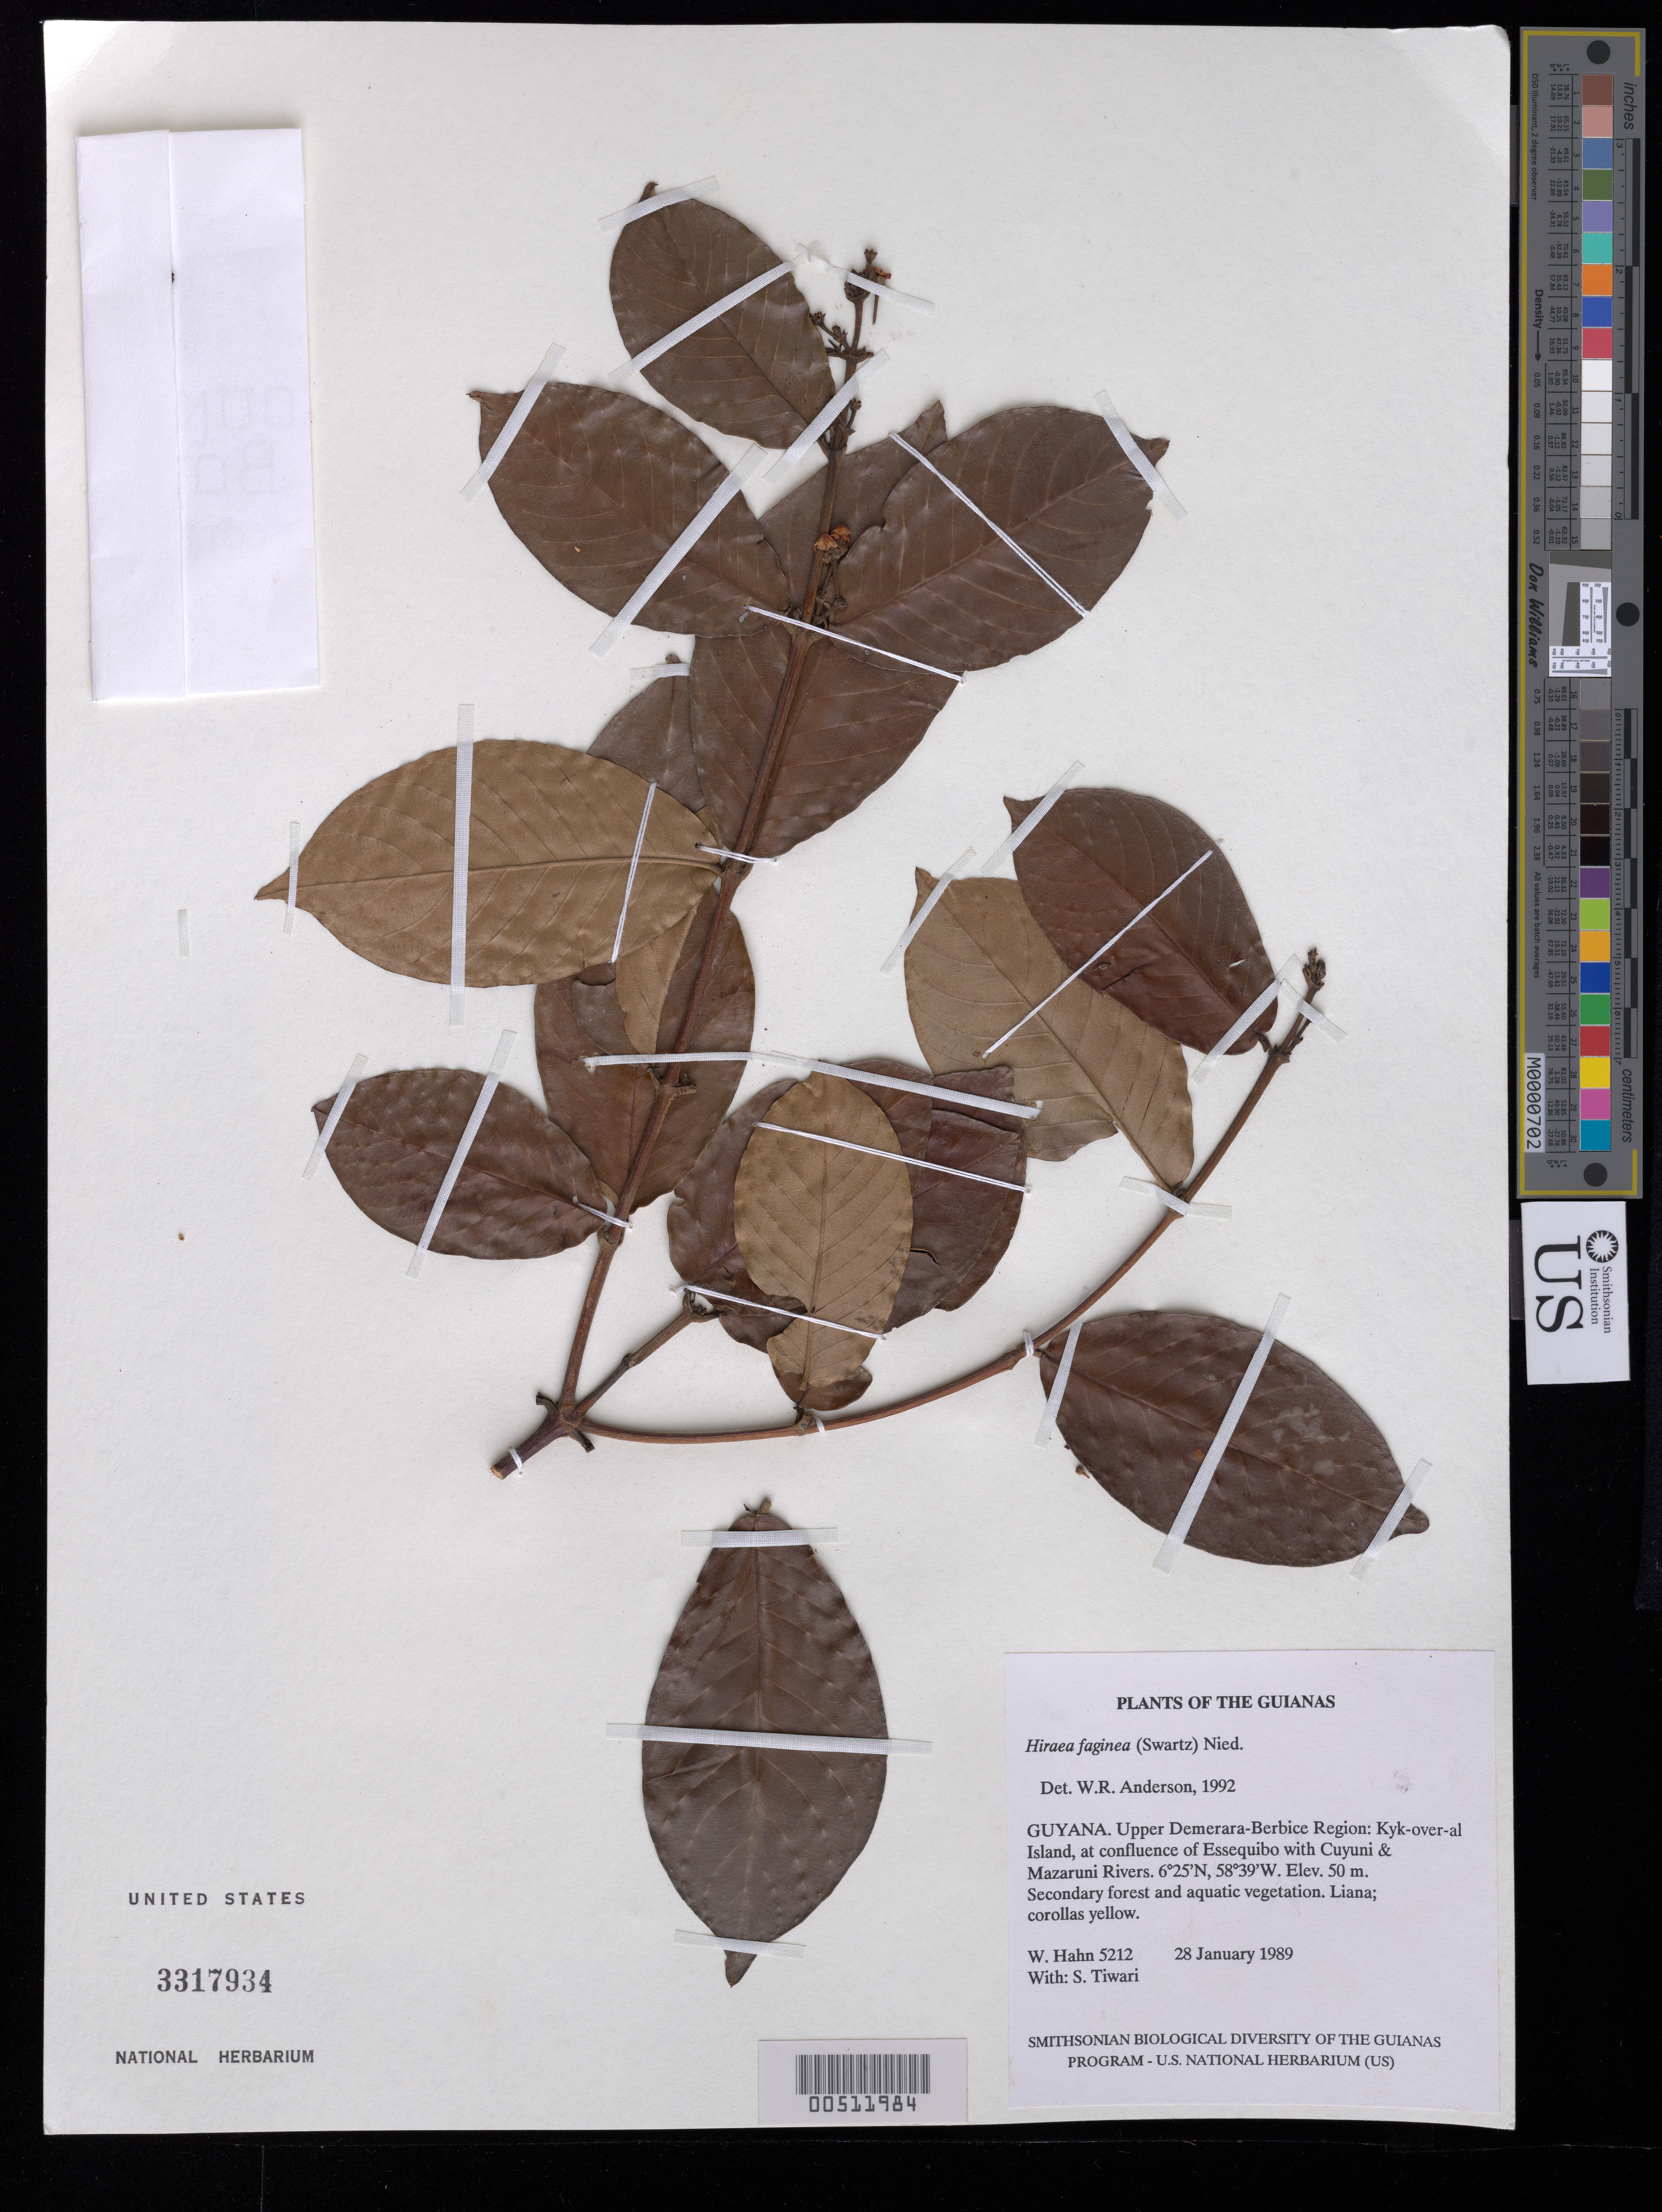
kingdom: Plantae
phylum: Tracheophyta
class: Magnoliopsida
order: Malpighiales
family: Malpighiaceae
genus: Hiraea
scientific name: Hiraea faginea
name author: (Sw.) Nied.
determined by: Anderson, W. R., (MICH), University of Michigan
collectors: W. Hahn & S. Tiwari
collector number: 5212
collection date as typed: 28 January 1989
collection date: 1989-01-28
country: Guyana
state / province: U. Demerara-Berbice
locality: Kyk-over-al Island, at confluence of Essequibo with Cuyuni & Mazaruni Rivers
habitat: Secondary forest and aquatic vegetation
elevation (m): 50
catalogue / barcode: US 3317934